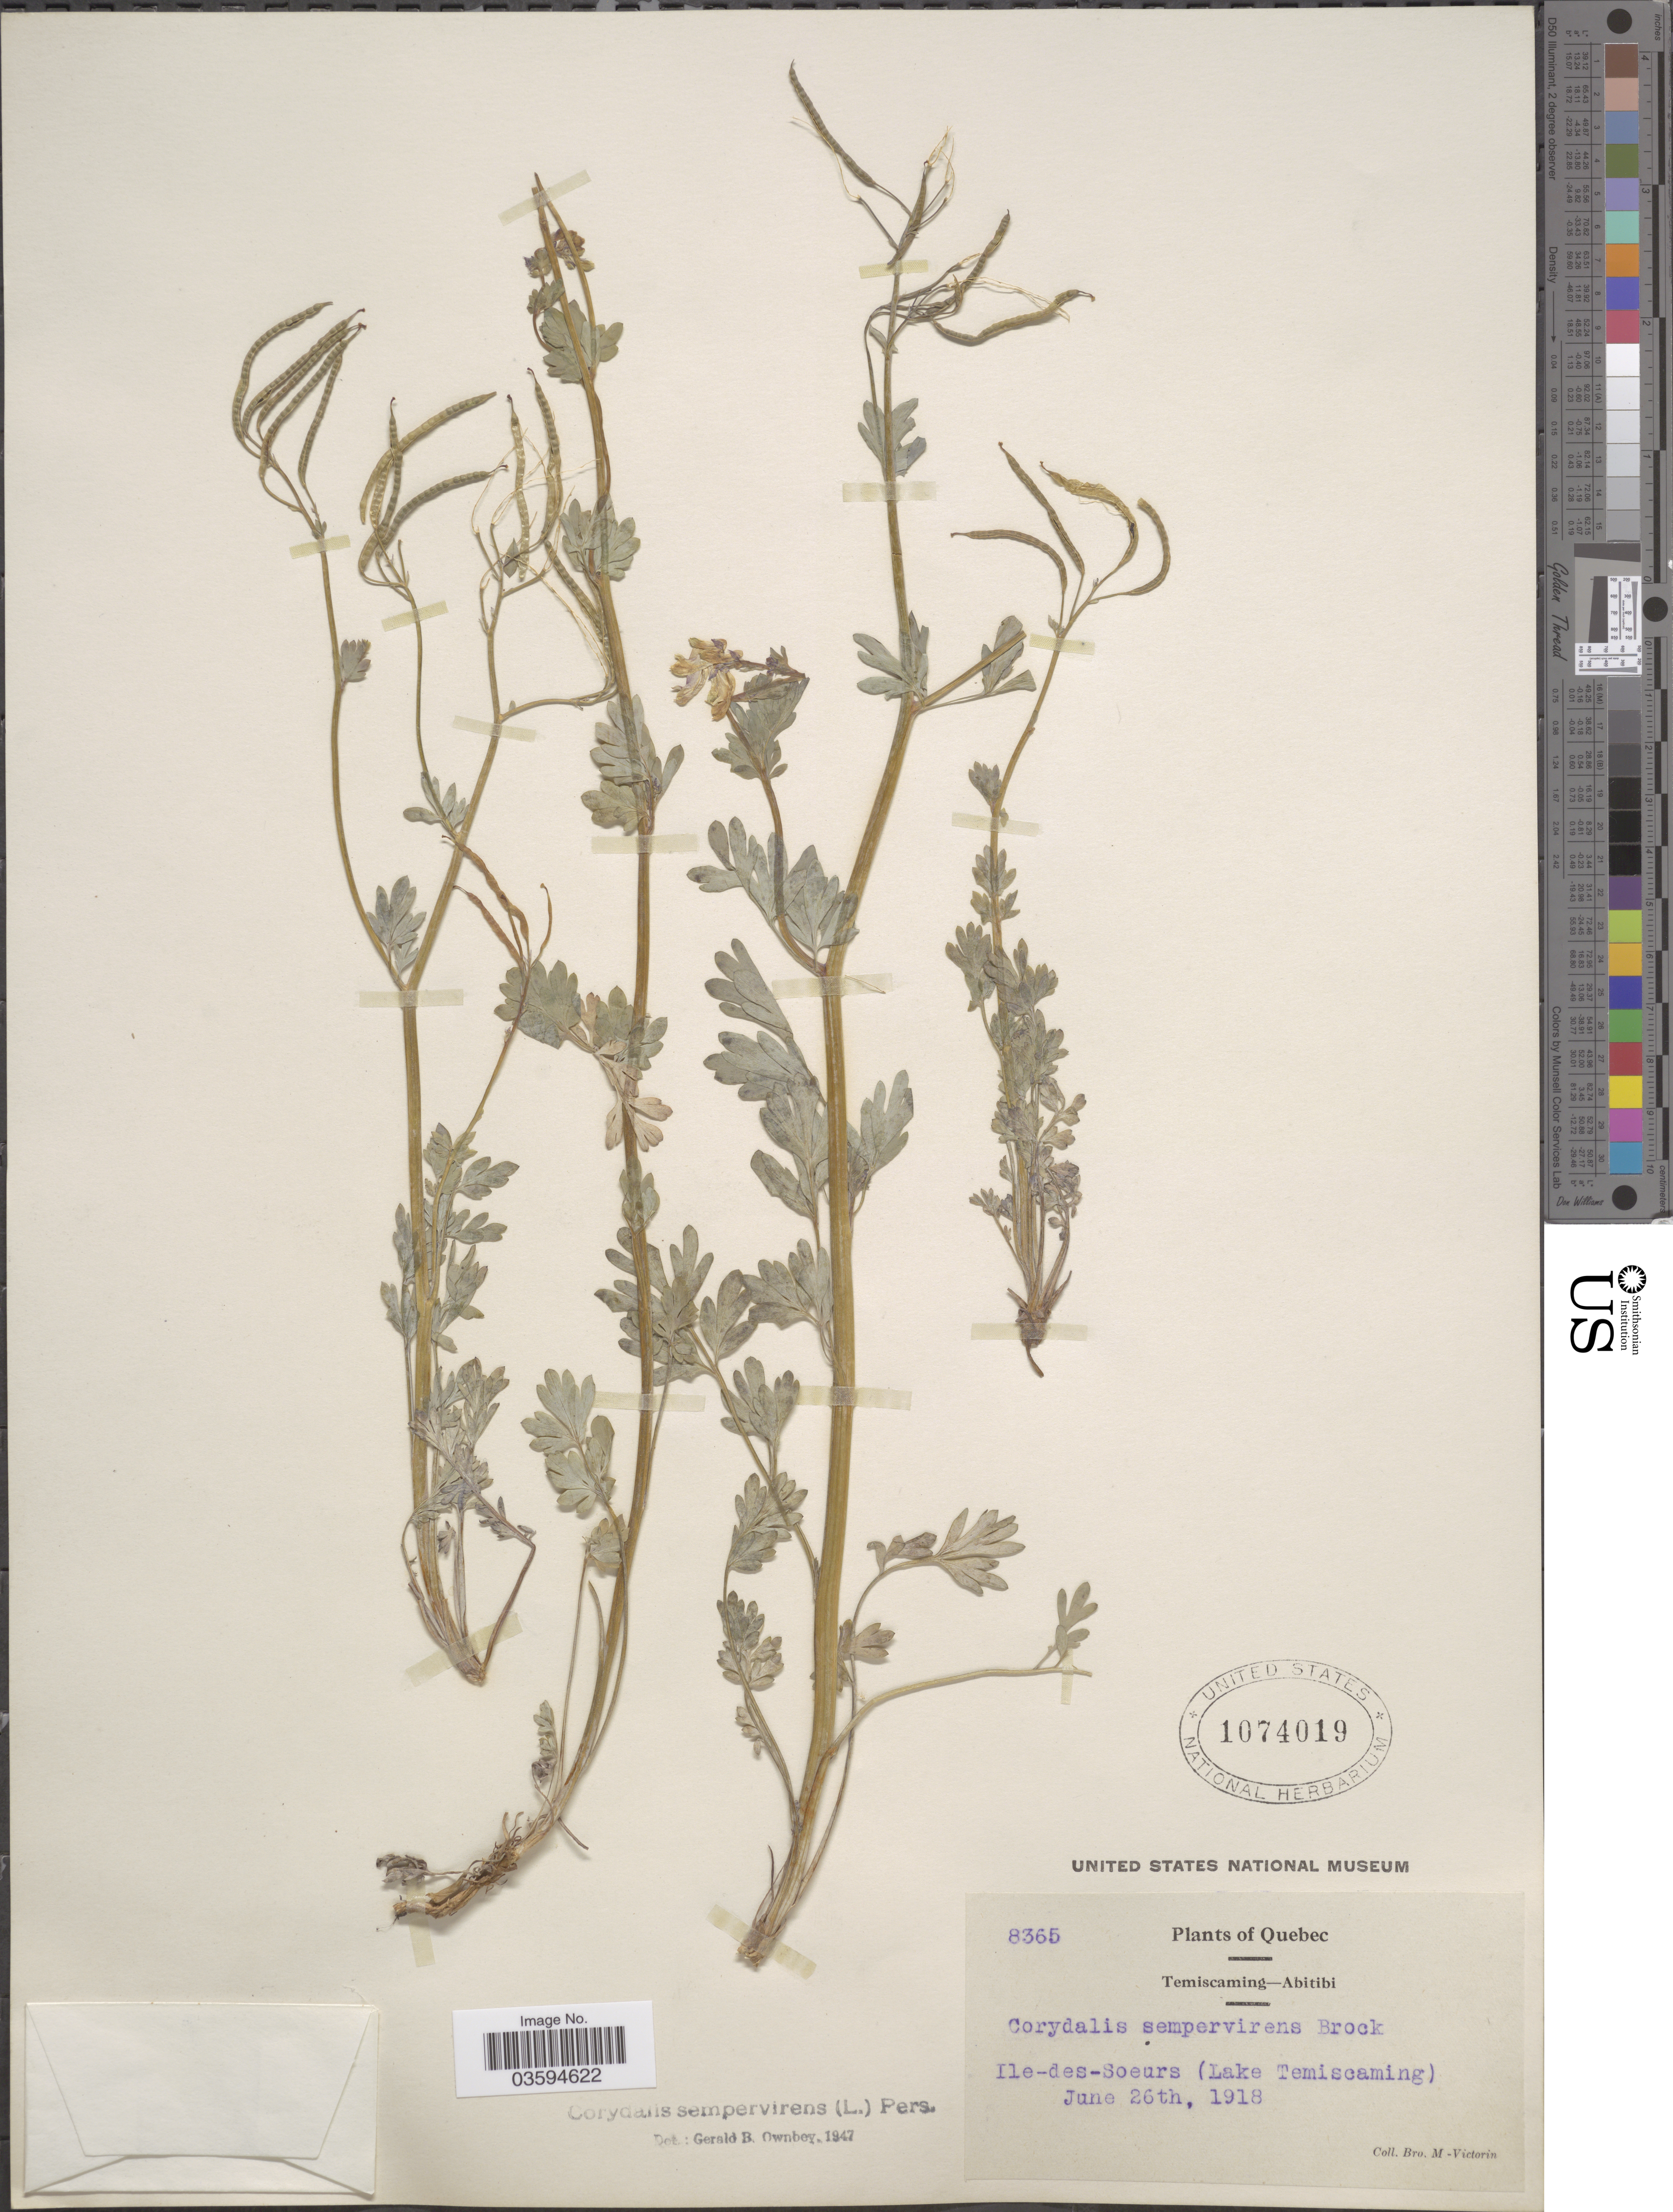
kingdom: Plantae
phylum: Tracheophyta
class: Magnoliopsida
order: Ranunculales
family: Papaveraceae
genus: Capnoides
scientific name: Capnoides sempervirens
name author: (L.) Borkh.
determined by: Strong, M. T., (US), Smithsonian Institution - National Museum of Natural History (UNITED STATES)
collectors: Fr. Marie-Victorin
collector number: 8365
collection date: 1918-06-26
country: Canada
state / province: Quebec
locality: Temiscaming - Abitibi. Ile-des-Soeurs (Lake Temiscaming).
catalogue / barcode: US 1074019